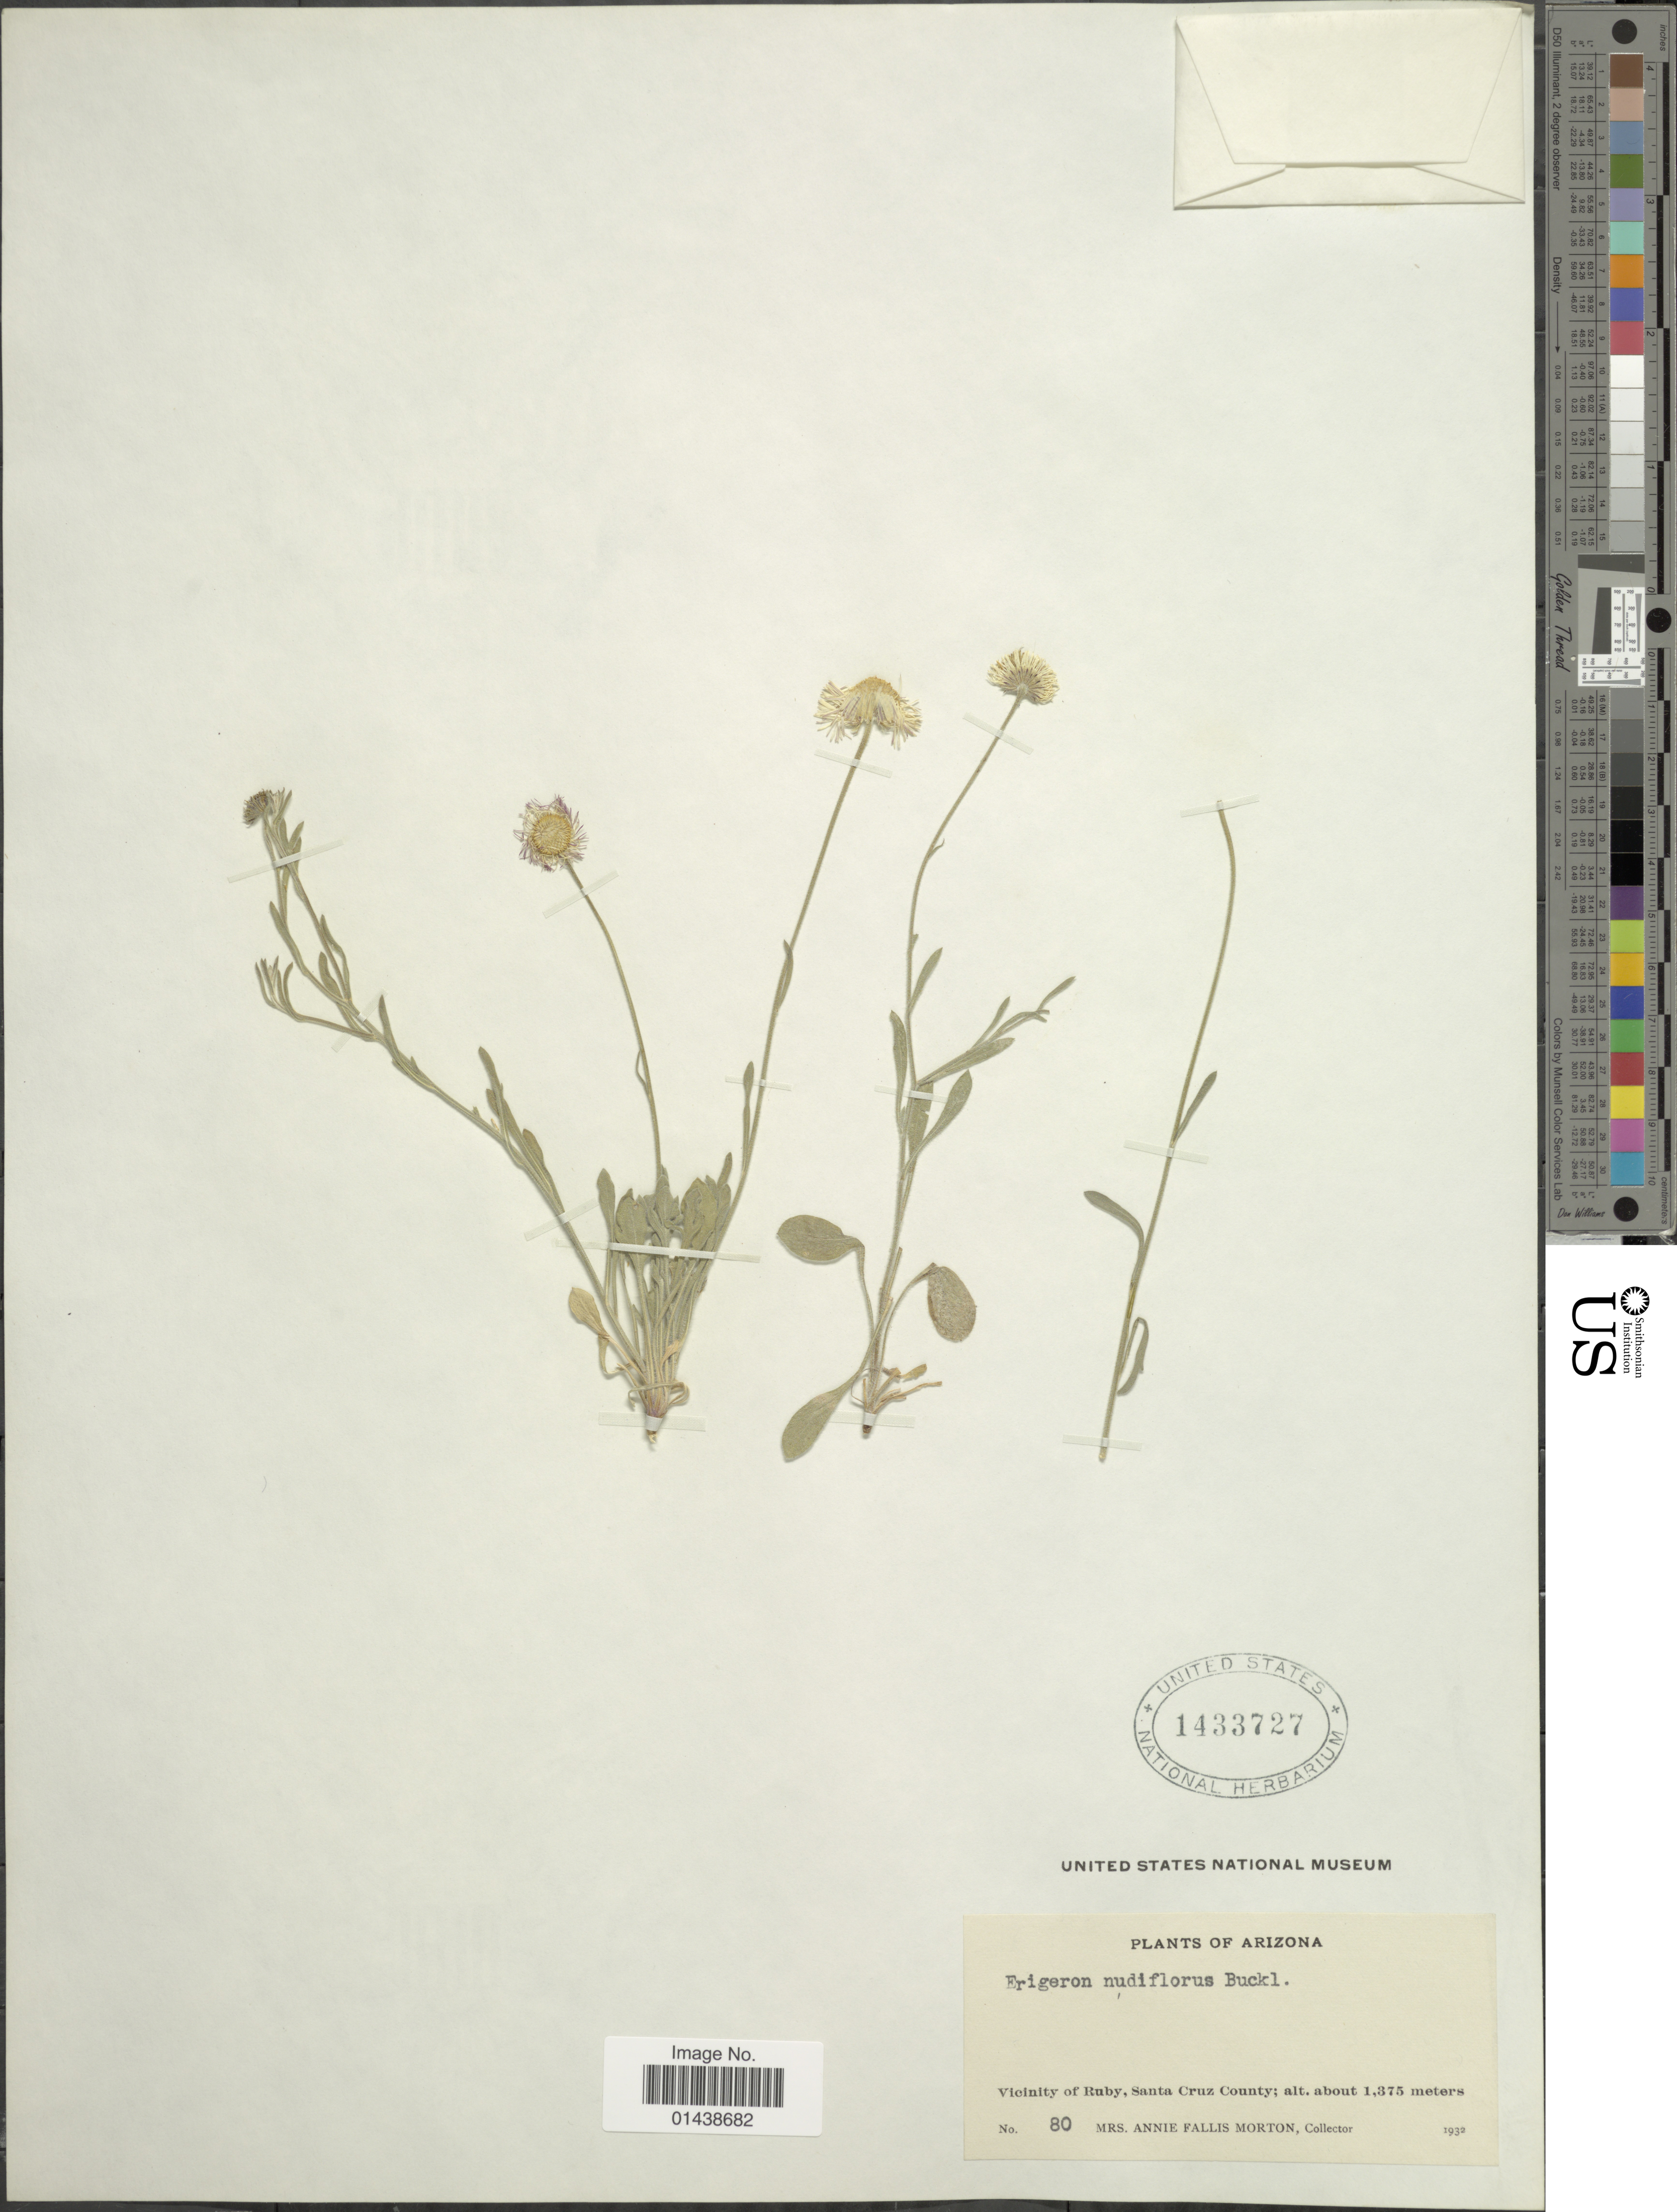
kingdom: Plantae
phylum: Tracheophyta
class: Magnoliopsida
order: Asterales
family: Asteraceae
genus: Erigeron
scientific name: Erigeron nudiflorus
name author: Buckley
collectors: A. F. Morton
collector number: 80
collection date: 1932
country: United States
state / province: Arizona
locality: Vicinity of Ruby, Santa Cruz County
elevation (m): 1375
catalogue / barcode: US 1433727